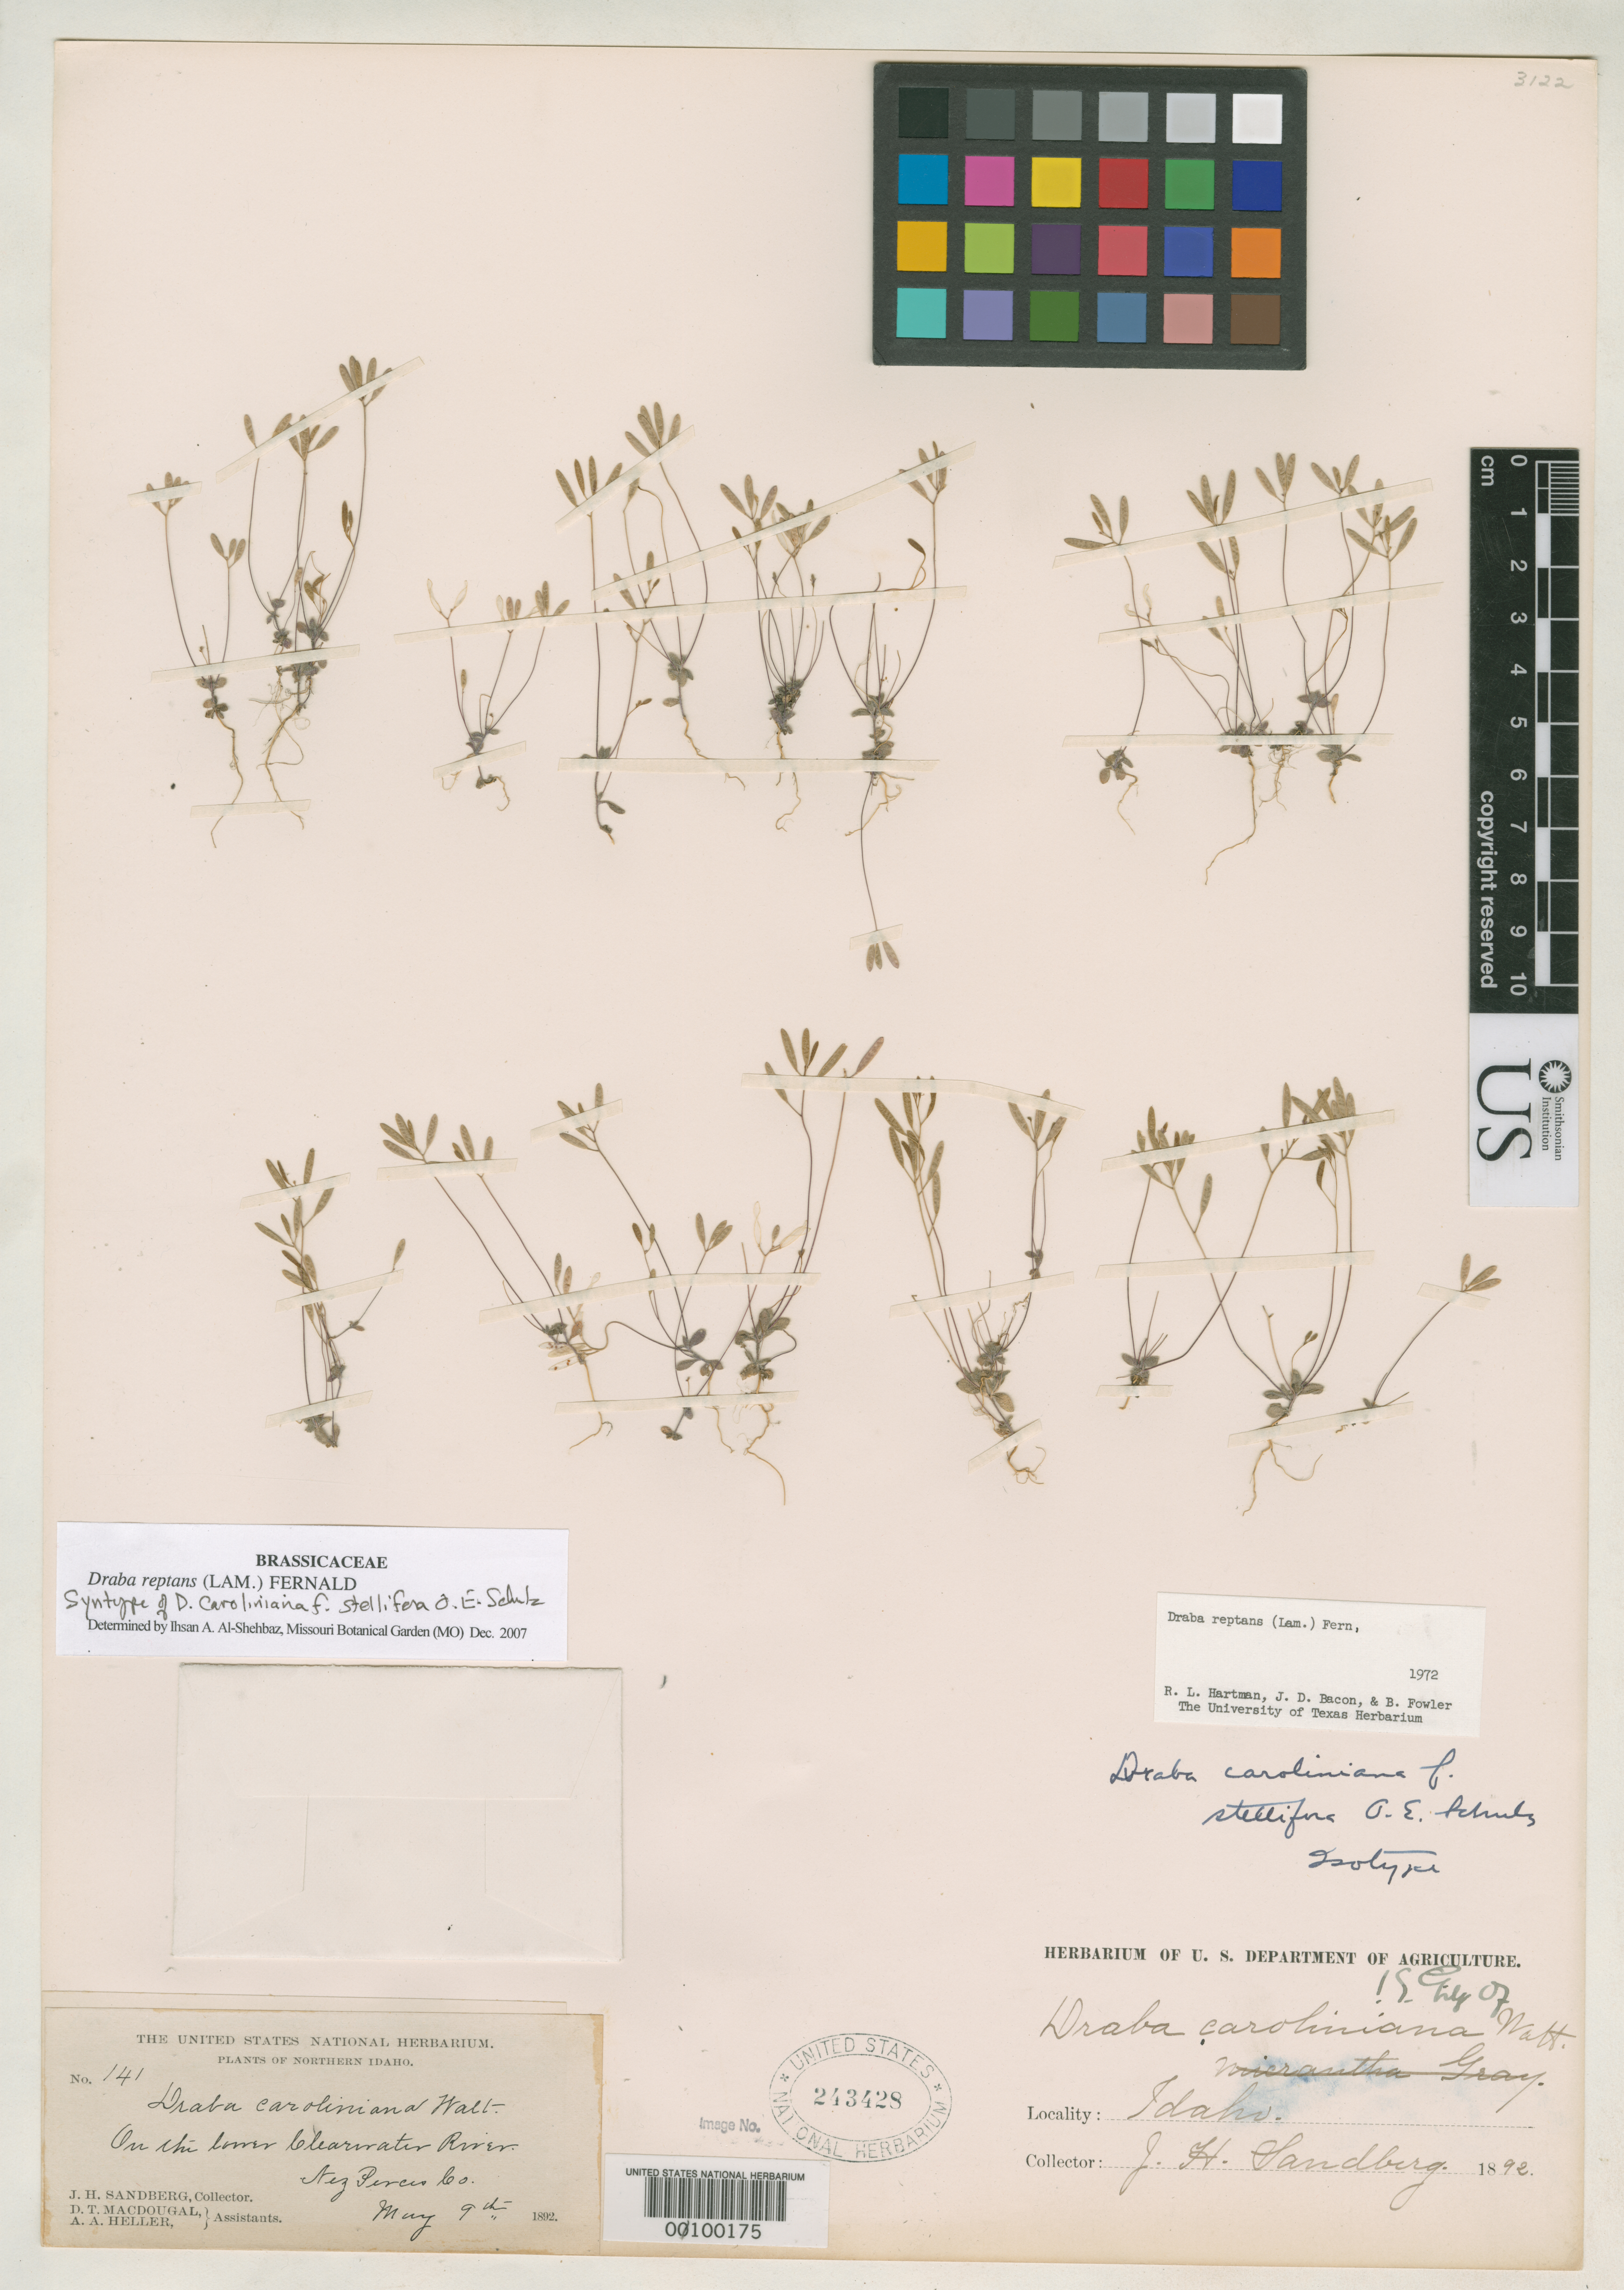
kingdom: Plantae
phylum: Tracheophyta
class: Magnoliopsida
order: Brassicales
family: Brassicaceae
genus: Draba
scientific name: Draba caroliniana f. stellifera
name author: O.E. Schulz in Engl.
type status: Syntype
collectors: J. H. Sandberg, D. T. MacDougal & A. A. Heller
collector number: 14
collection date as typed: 09 May 1892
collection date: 1892-05-09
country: United States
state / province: Idaho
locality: On lower Clearwater River.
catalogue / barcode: US 243428